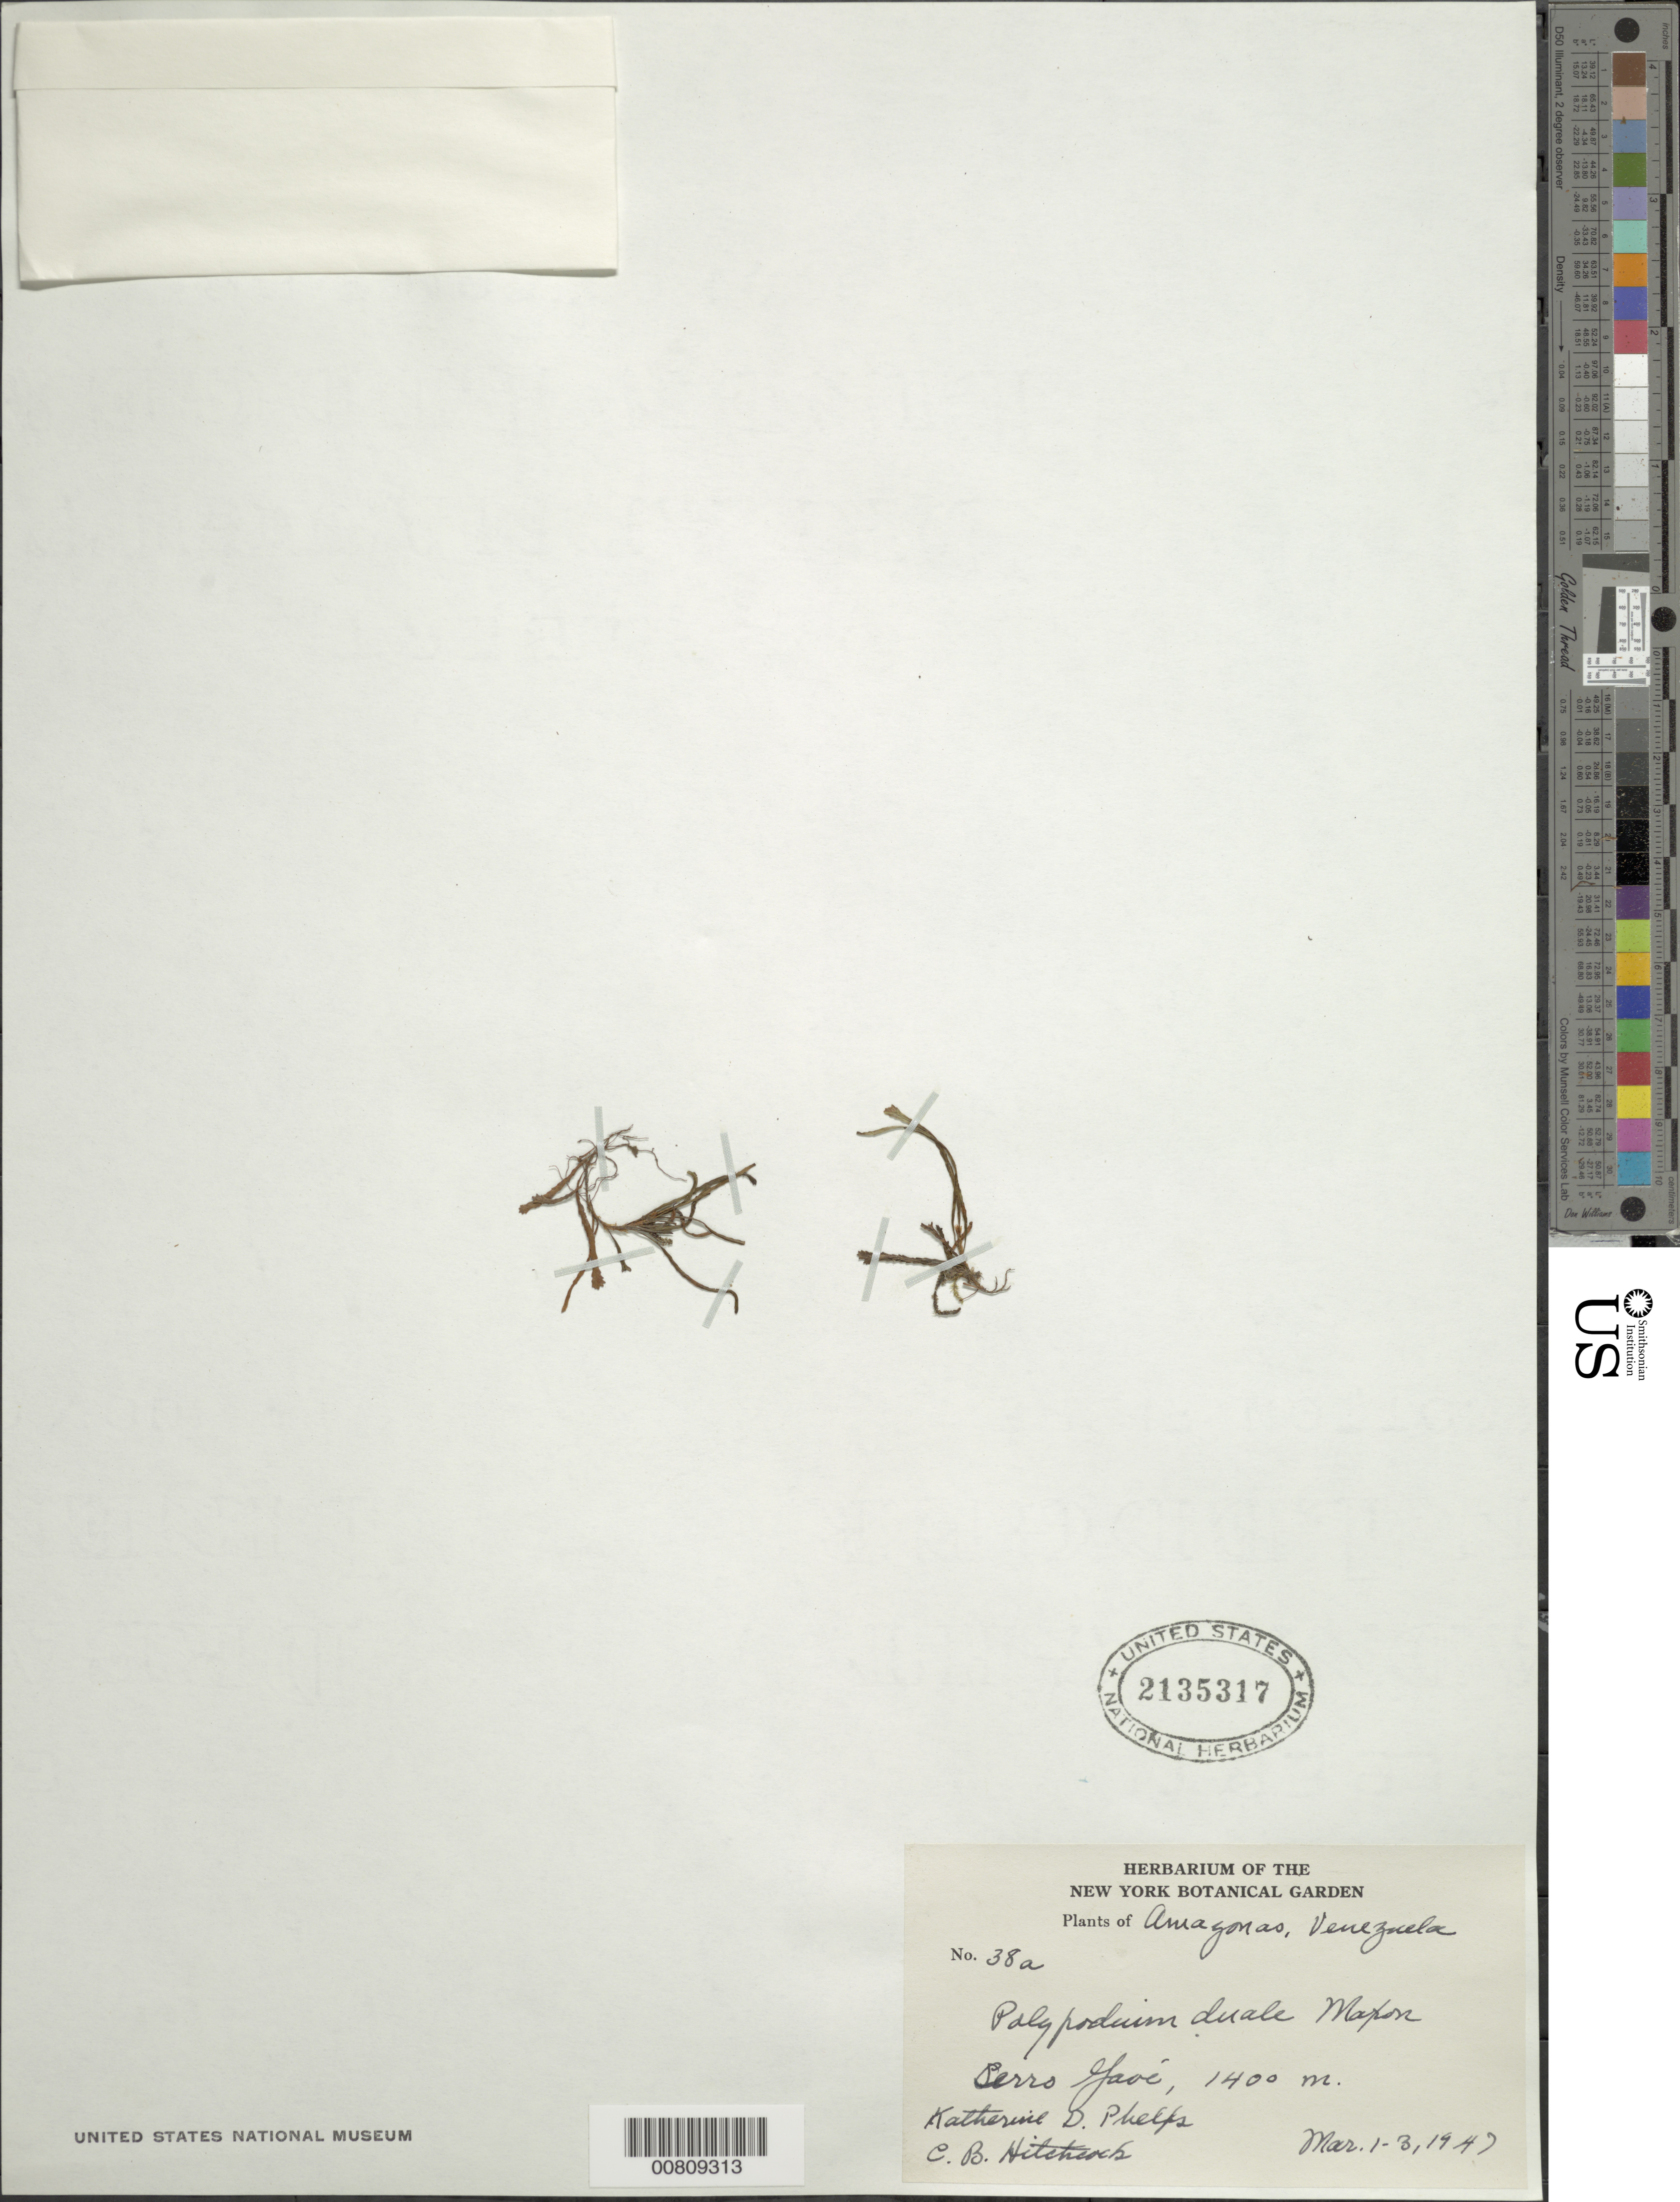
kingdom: Plantae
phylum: Tracheophyta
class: Polypodiopsida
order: Polypodiales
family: Polypodiaceae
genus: Cochlidium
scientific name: Cochlidium serrulatum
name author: (Sw.) L.E. Bishop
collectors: K. D. Phelps & C. B. Hitchcock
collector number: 38 a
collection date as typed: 1-Mar-47 to 3-Mar-47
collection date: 1947-03-01/1947-03-03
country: Venezuela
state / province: Amazonas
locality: Cerro Yaví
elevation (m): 1400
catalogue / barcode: US 2135317